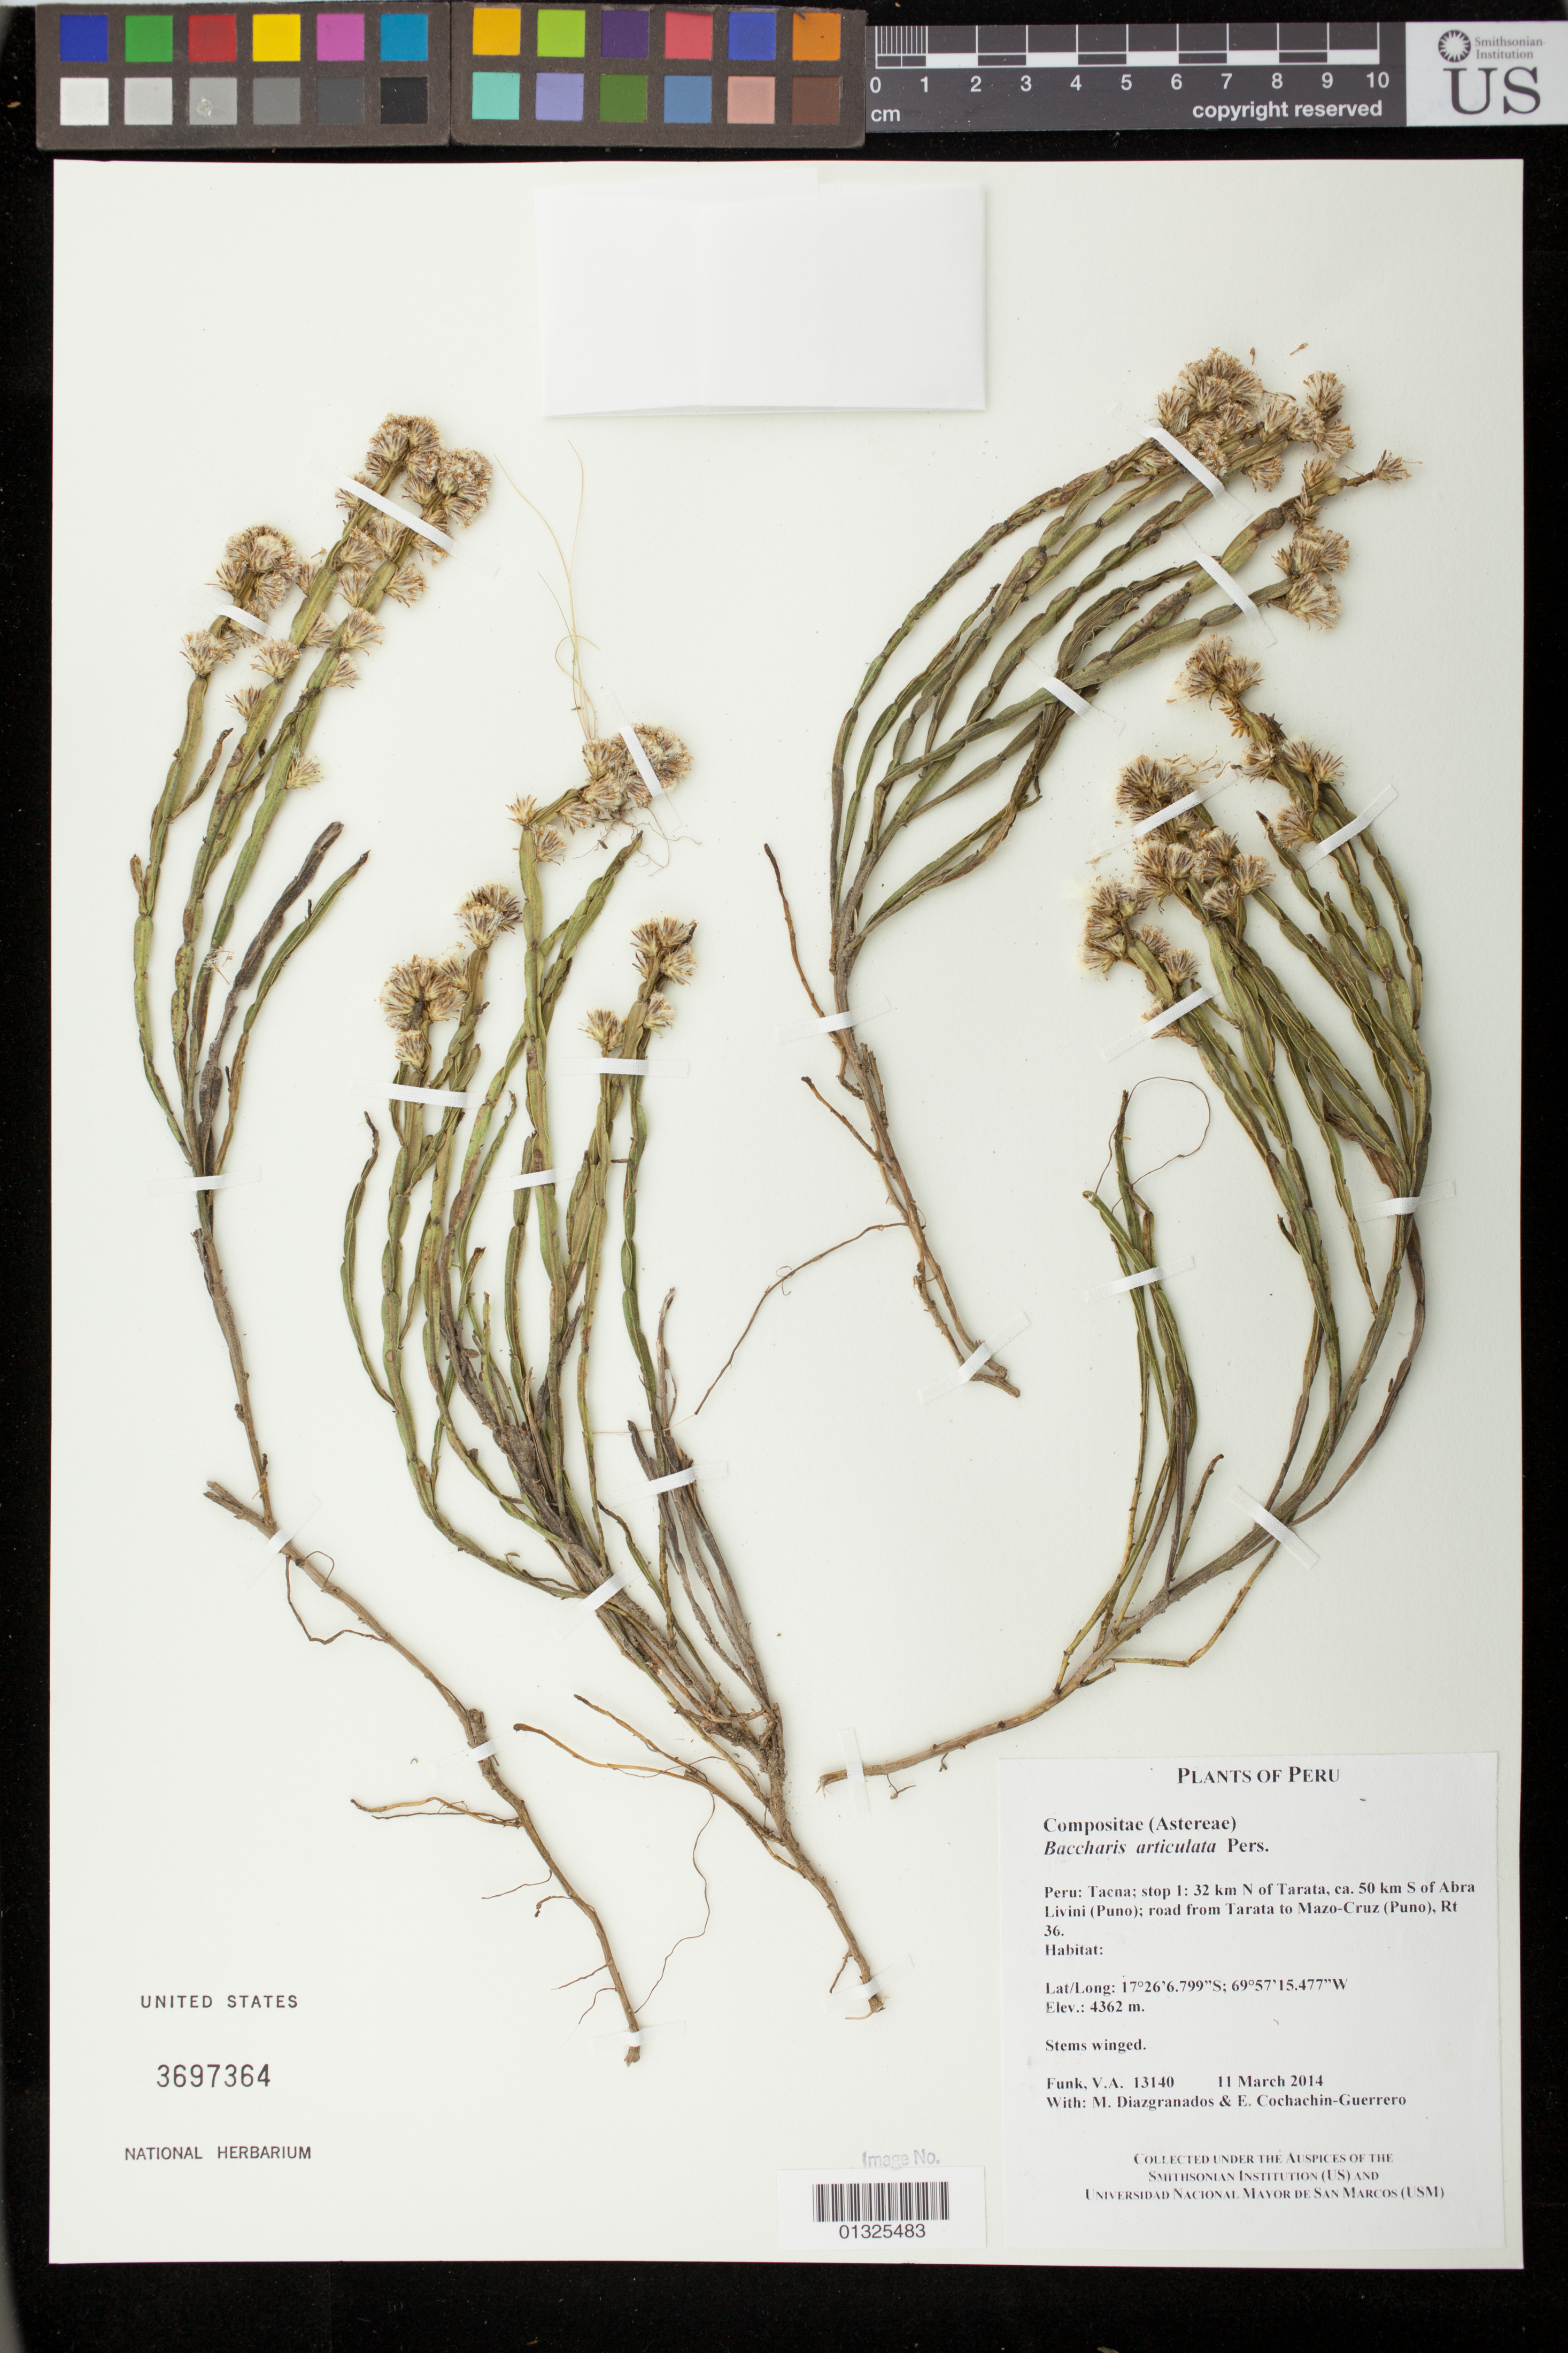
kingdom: Plantae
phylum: Tracheophyta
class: Magnoliopsida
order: Asterales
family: Asteraceae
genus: Baccharis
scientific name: Baccharis articulata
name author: (Lam.) Pers.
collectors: M. Diazgranados C. & E. Cochachin Guerrero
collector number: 13140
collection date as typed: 11 March 2014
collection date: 2014-03-11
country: Peru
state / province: Tacna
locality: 32 km N of Tarata, ca. 50 km S of Abra Livini (Puno); road from Tarata to Mazo-Cruz (Puno), RT36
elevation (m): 4362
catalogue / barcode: US 3697364